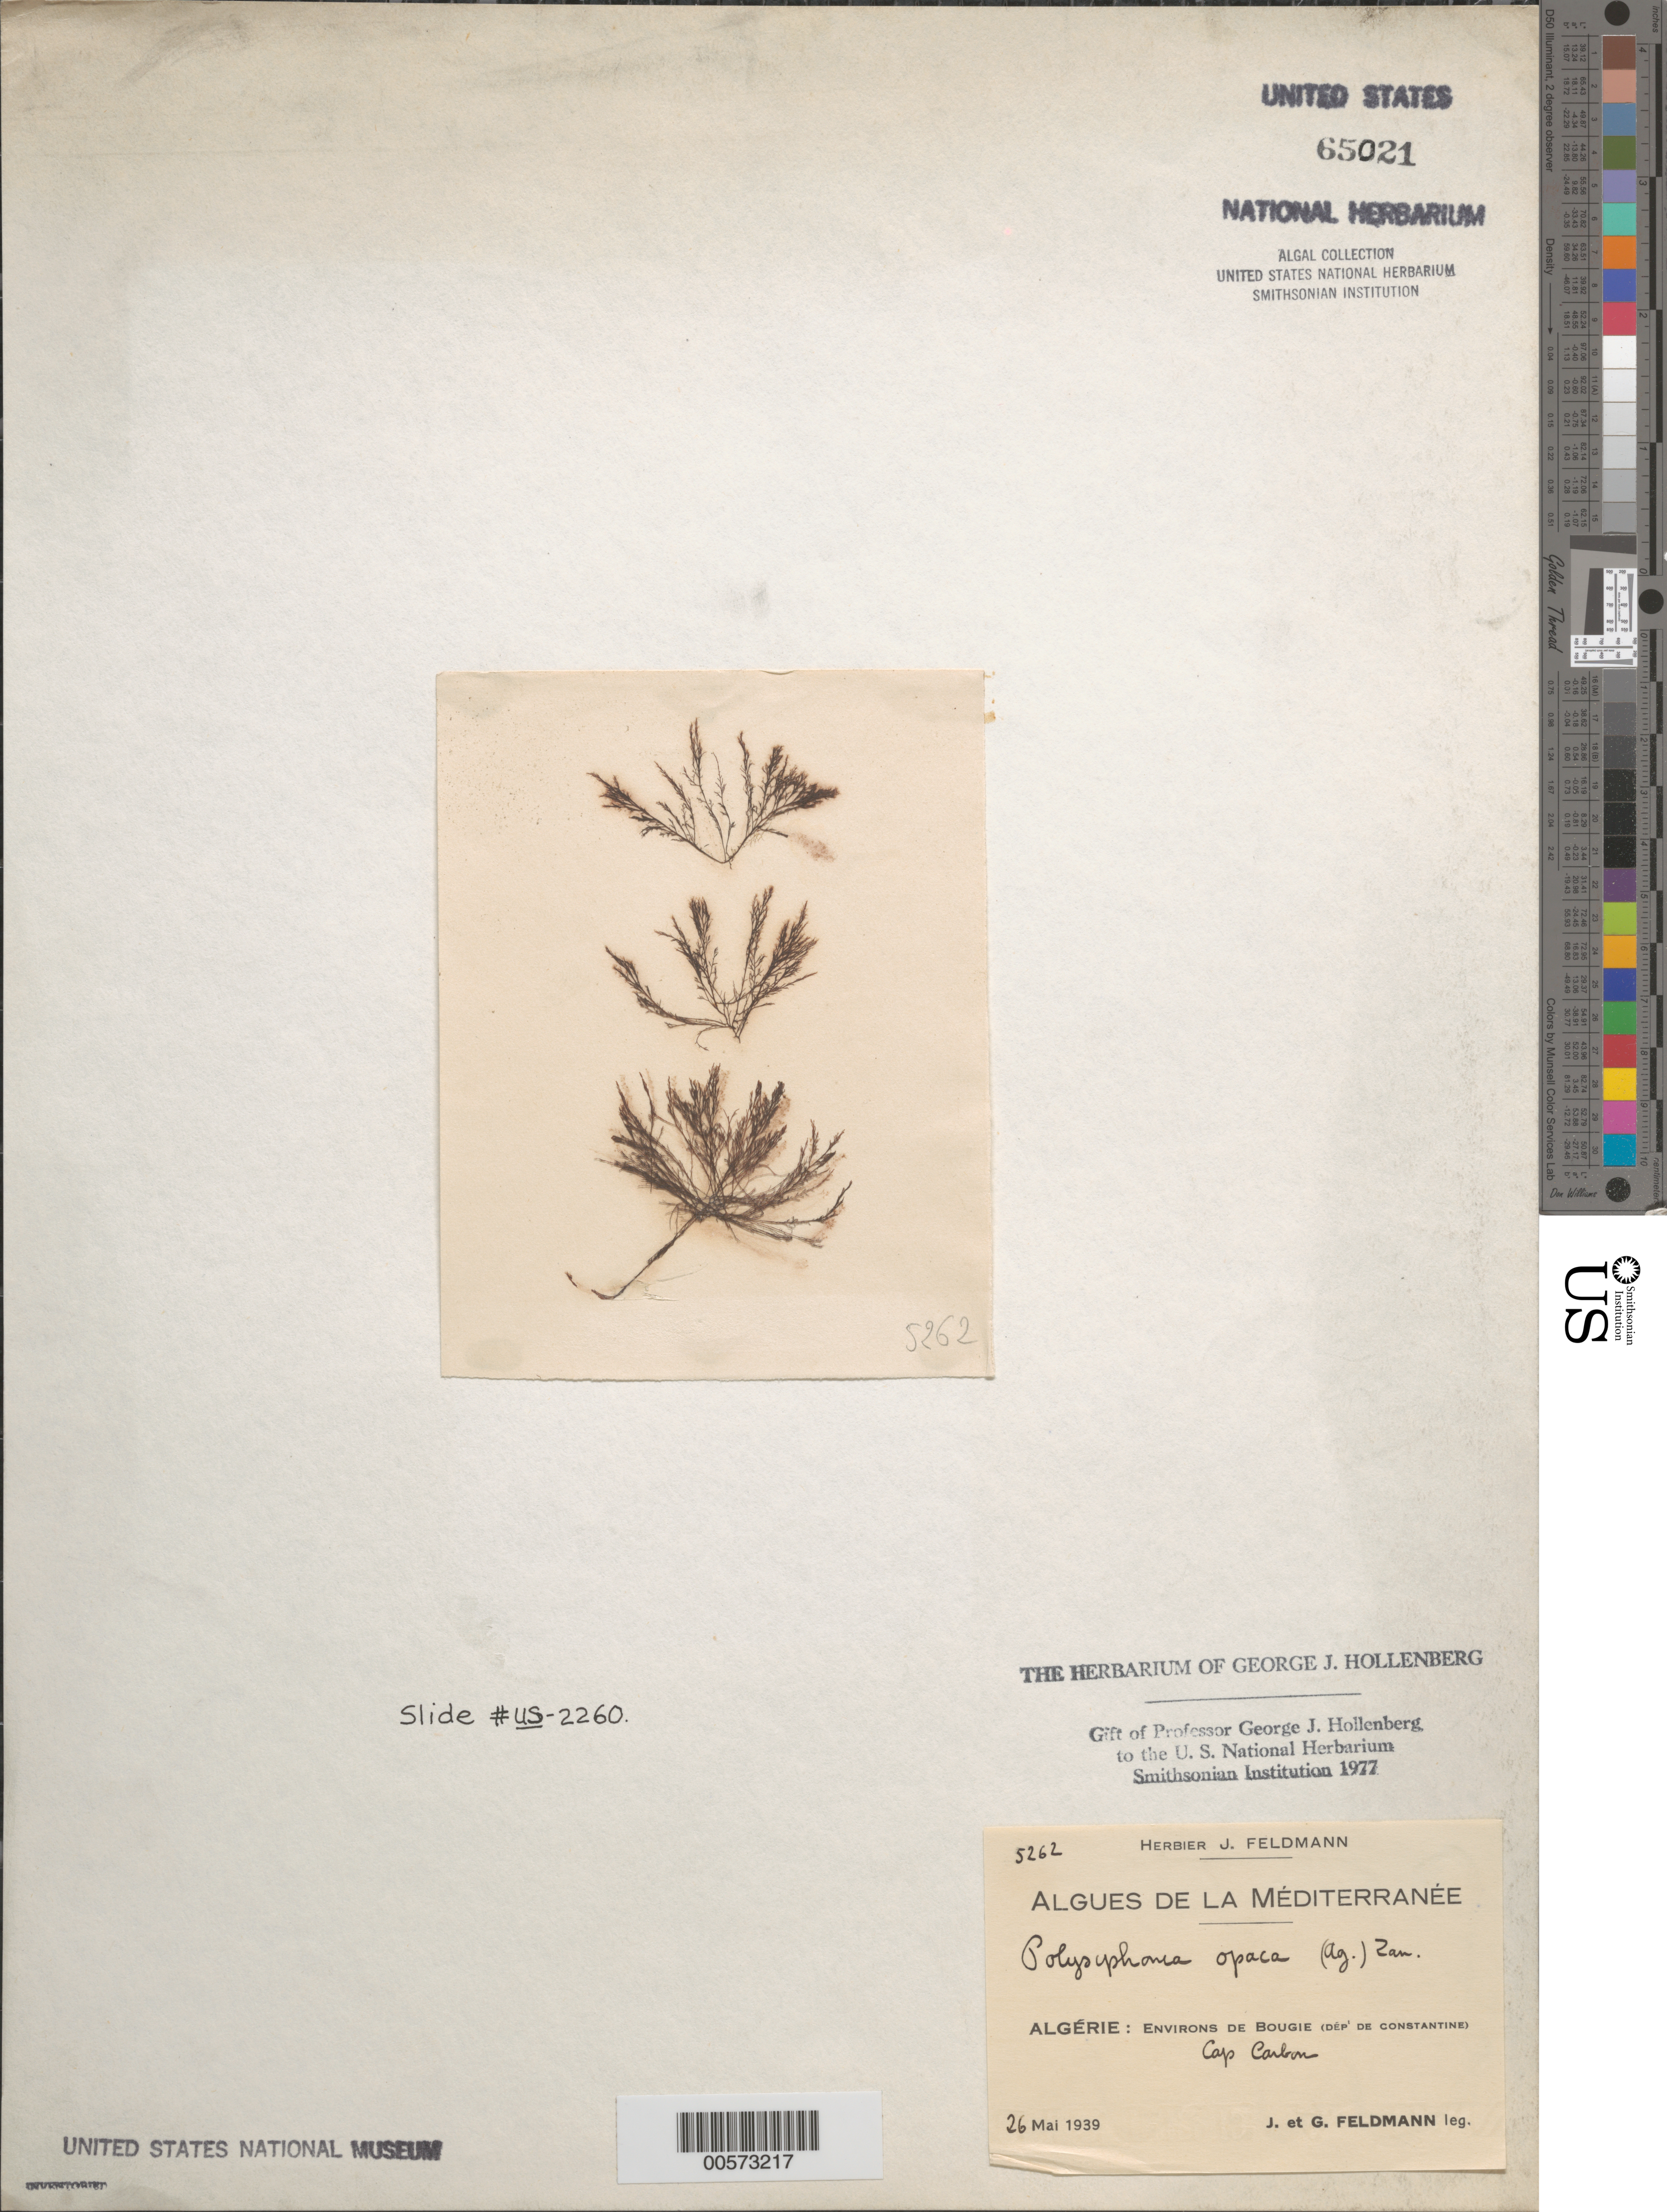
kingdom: Plantae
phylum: Rhodophyta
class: Florideophyceae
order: Ceramiales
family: Rhodomelaceae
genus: Polysiphonia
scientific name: Polysiphonia opaca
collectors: J. Feldmann & G. Feldmann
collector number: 5262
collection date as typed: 26 May 1939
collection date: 1939-05-26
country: Algeria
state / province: Constantine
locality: Cap Carbon, near Bejaia (Bougie)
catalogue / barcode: US 65021